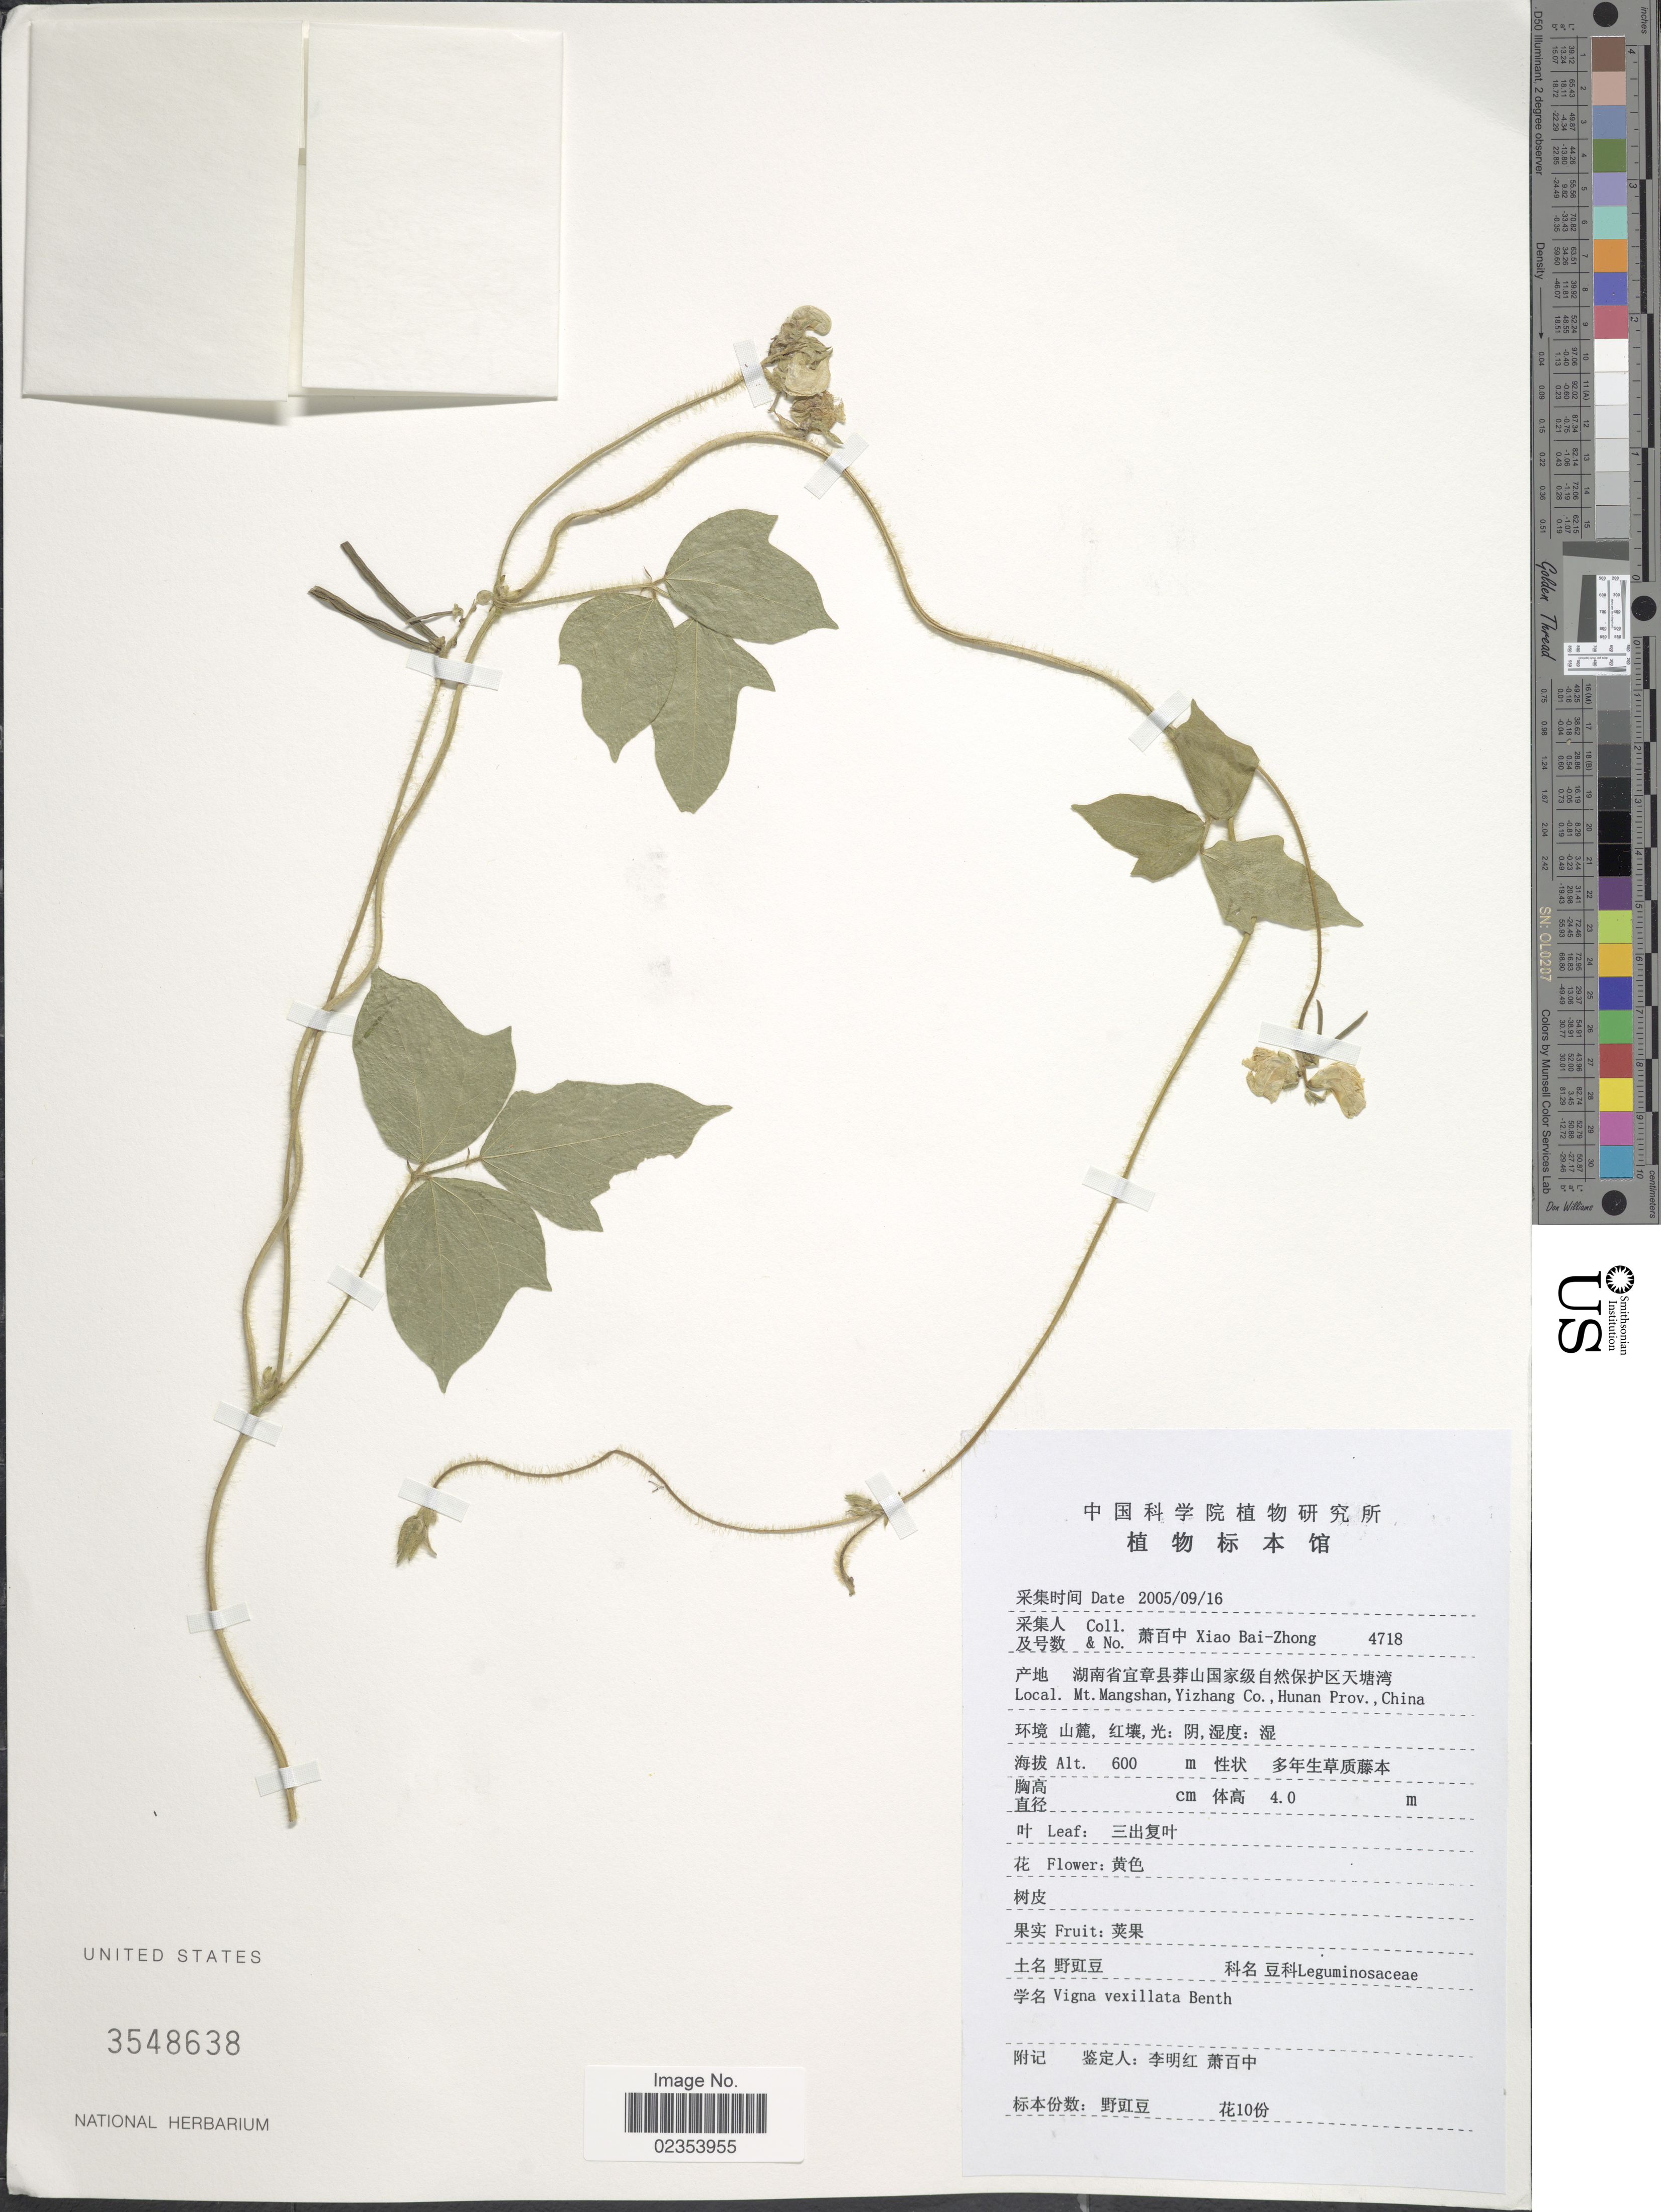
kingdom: Plantae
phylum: Tracheophyta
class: Magnoliopsida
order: Fabales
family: Fabaceae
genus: Vigna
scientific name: Vigna vexillata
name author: (L.) A. Rich.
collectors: B. Z. Xiao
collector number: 4718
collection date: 2005-09-16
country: China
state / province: Hunan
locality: Mt. Mangshan, Yizhang Co.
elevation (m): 600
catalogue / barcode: US 3548638